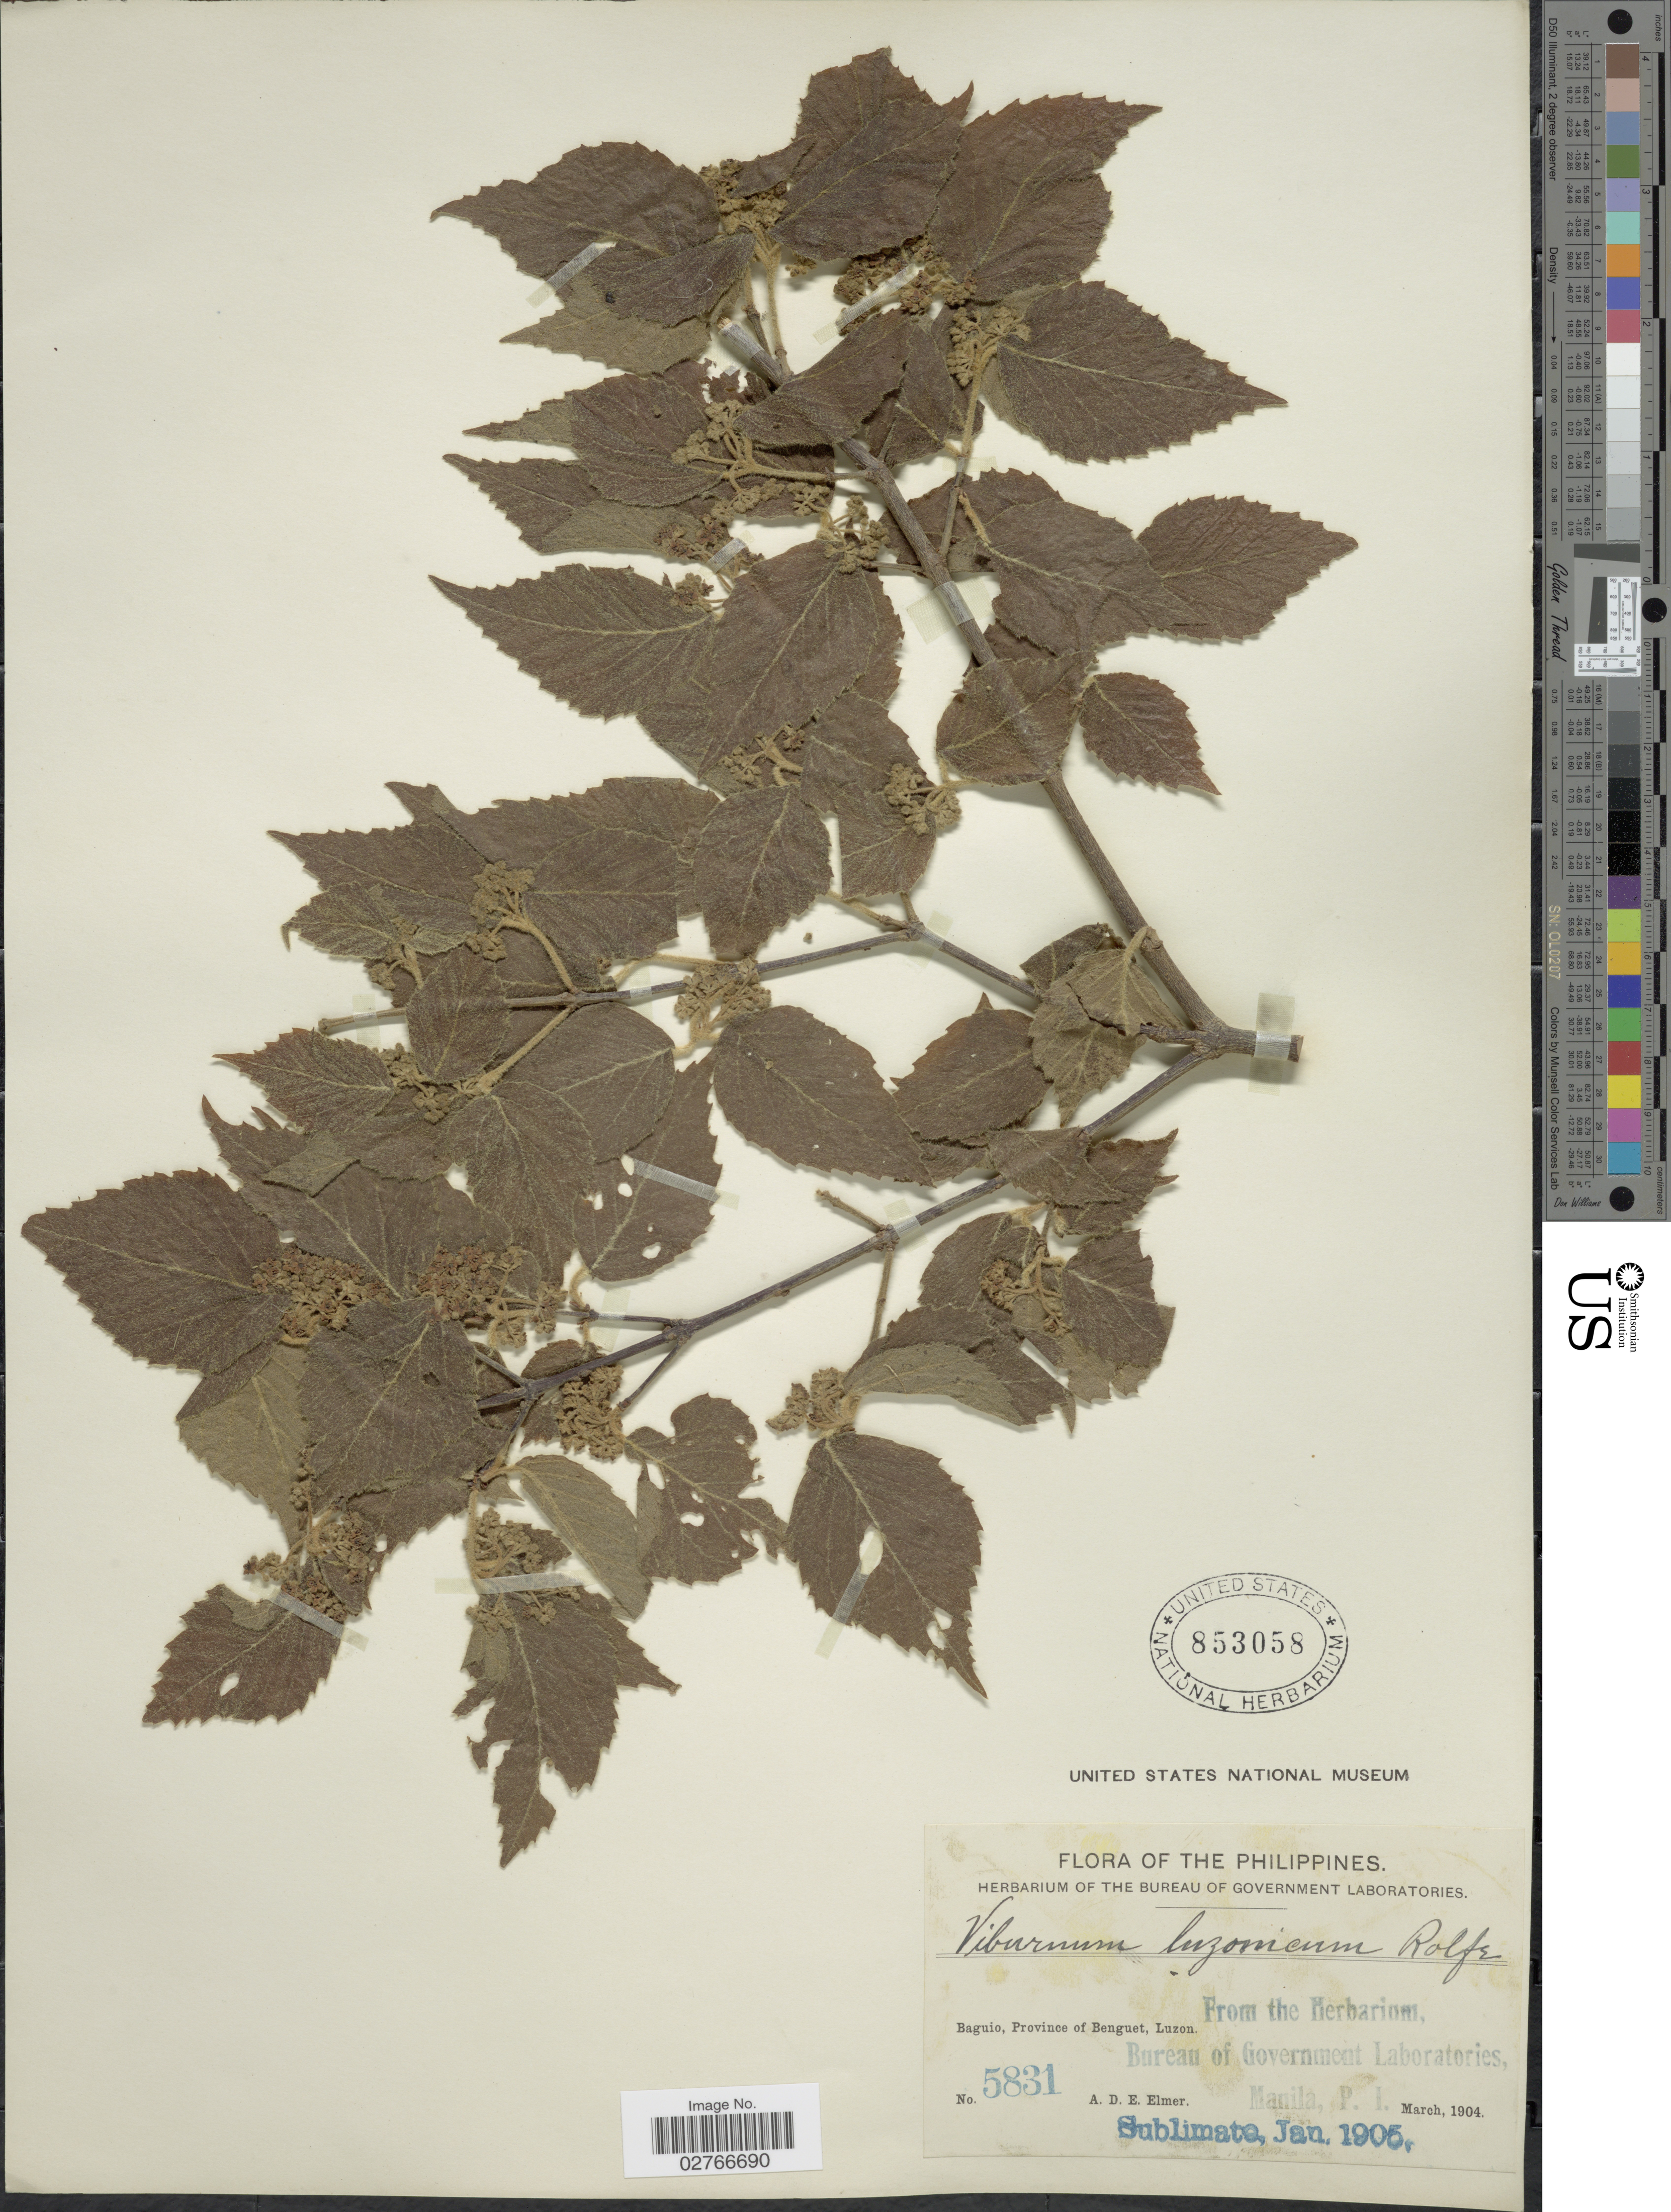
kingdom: Plantae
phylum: Tracheophyta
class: Magnoliopsida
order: Dipsacales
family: Viburnaceae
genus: Viburnum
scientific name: Viburnum luzonicum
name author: Rolfe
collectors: A. D. E. Elmer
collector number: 5831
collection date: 1904-03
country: Philippines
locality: Baguio, Province of Benguet, Luzon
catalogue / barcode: US 853058